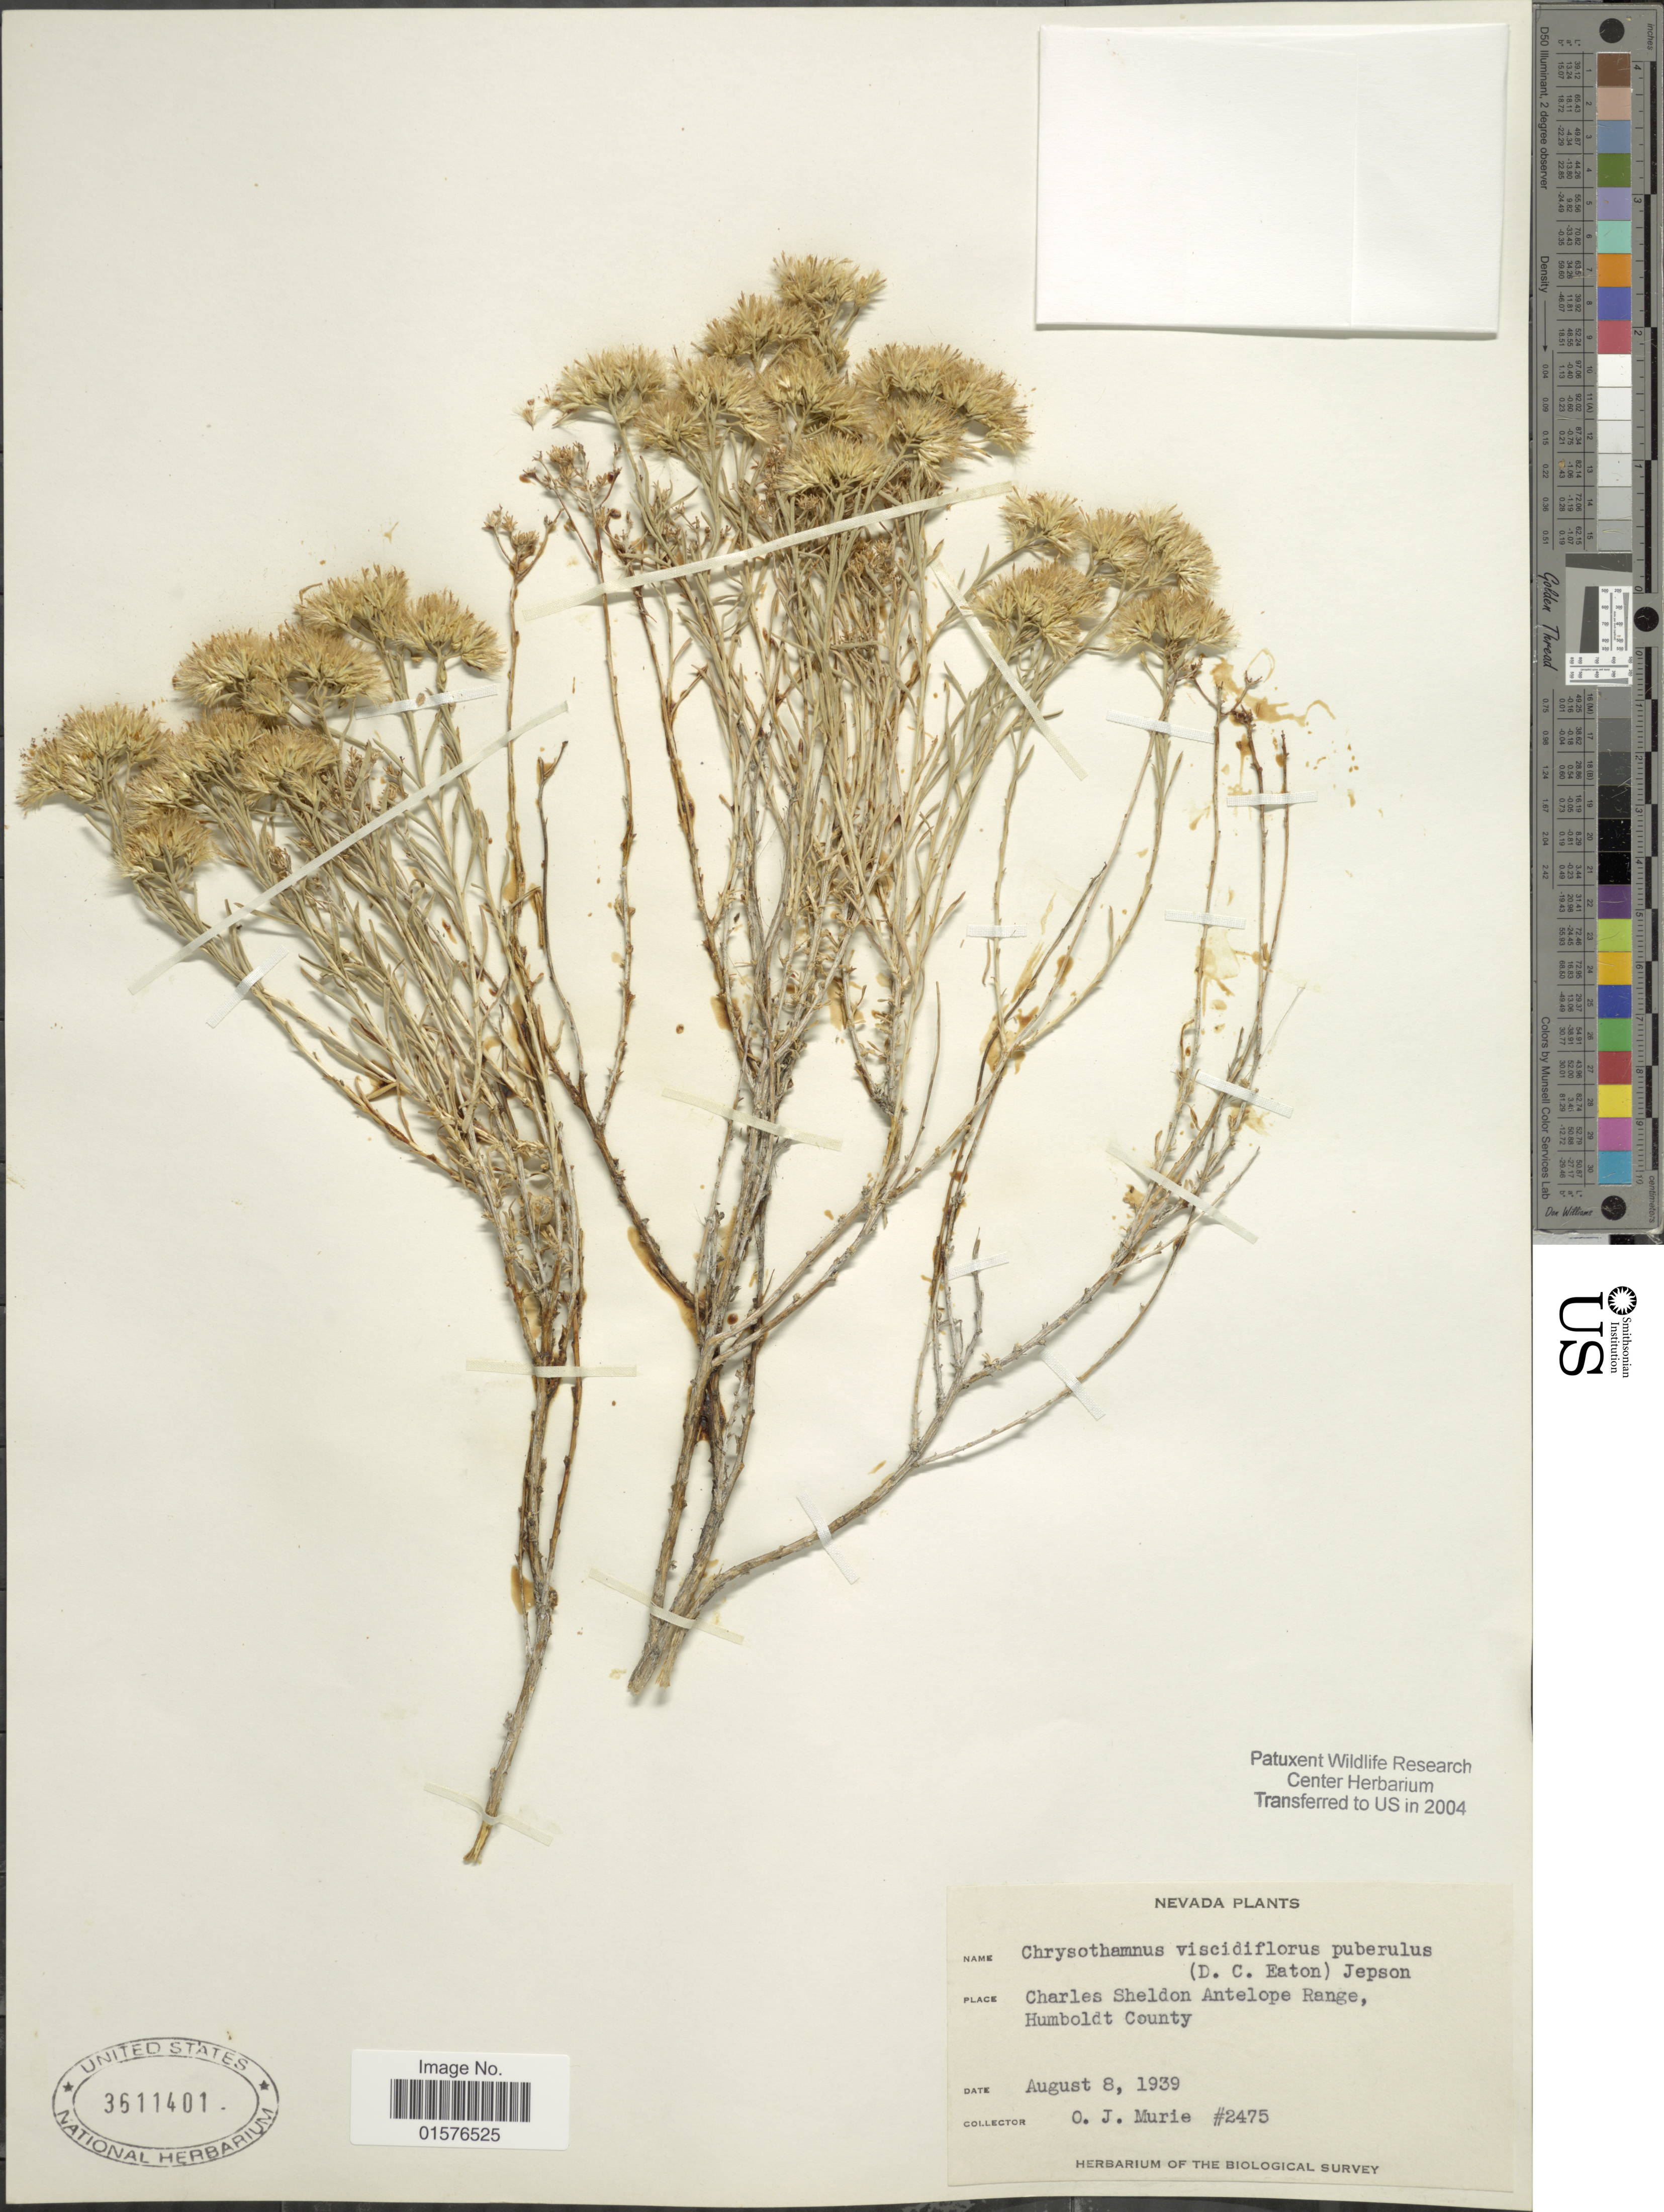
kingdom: Plantae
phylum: Tracheophyta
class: Magnoliopsida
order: Asterales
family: Asteraceae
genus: Chrysothamnus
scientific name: Chrysothamnus viscidiflorus subsp. lanceolatus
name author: (Nutt.) H.M. Hall & Clem.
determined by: Urbatsch, Lowell E., Curator (LSU), Louisiana State University (UNITED STATES)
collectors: O. Murie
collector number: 2475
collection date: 1939-08-08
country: United States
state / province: Nevada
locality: Charles Sheldon Antelope Range, Humboldt County.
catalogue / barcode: US 3611401